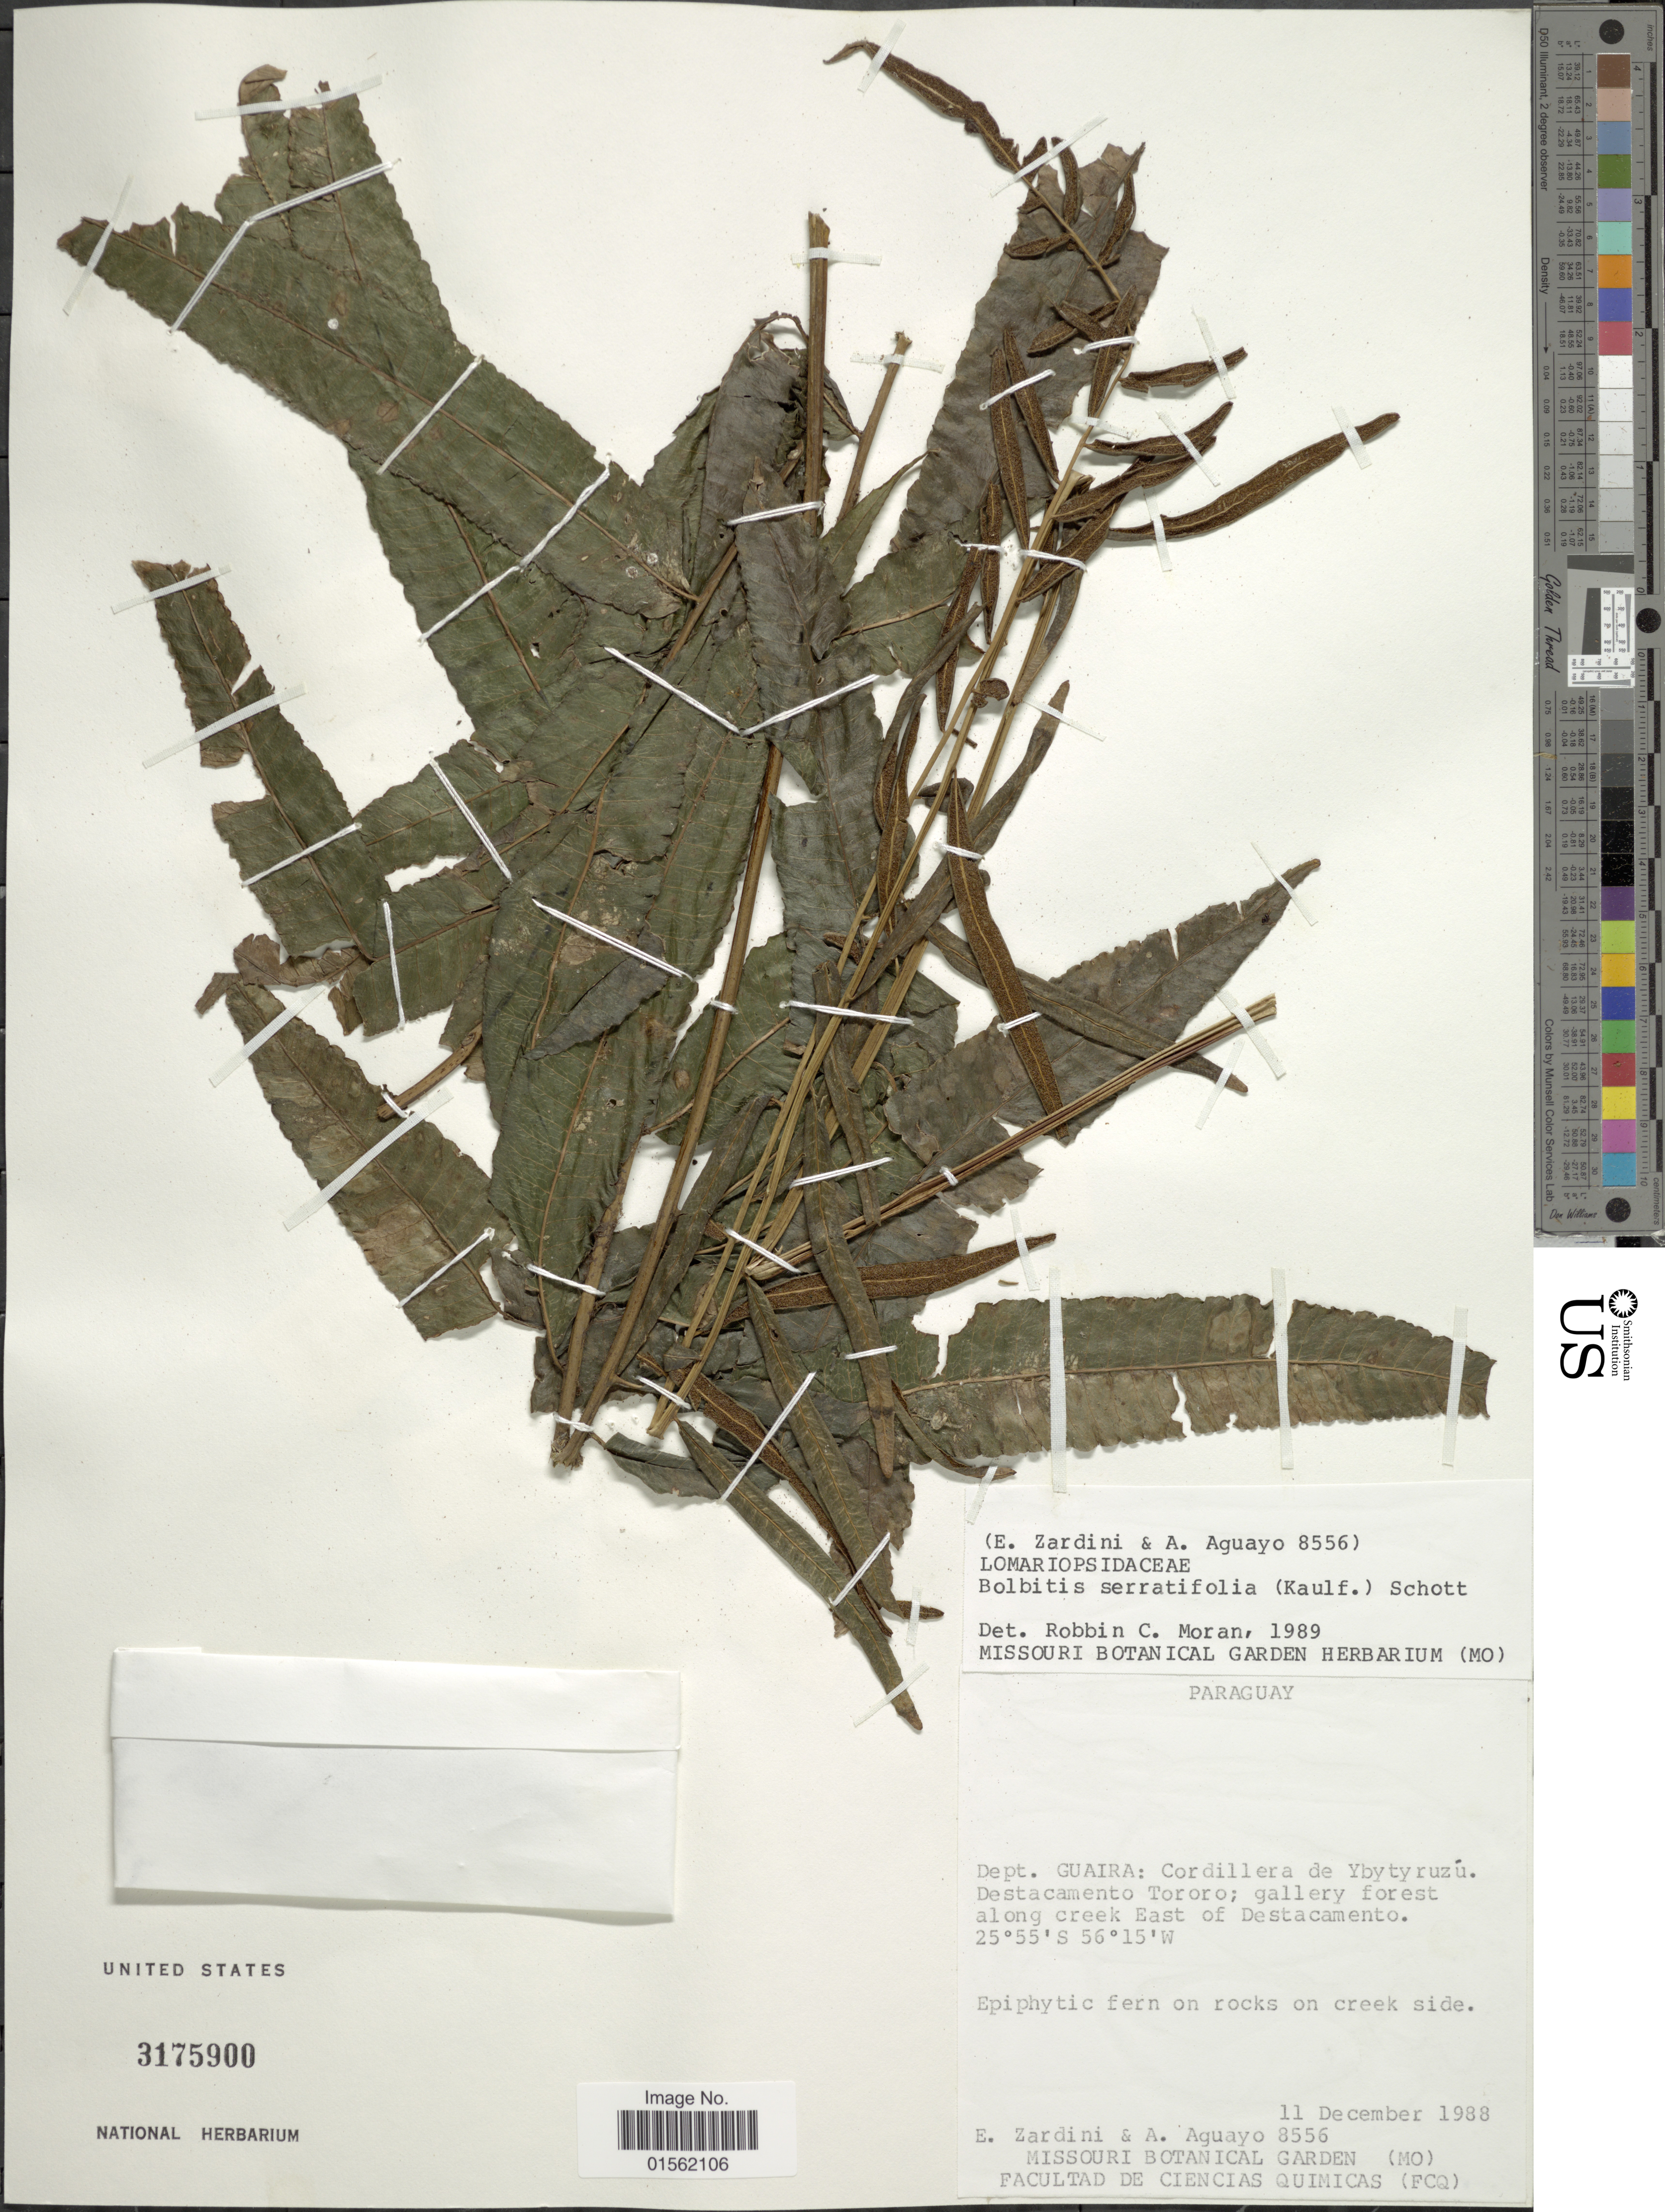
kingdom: Plantae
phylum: Tracheophyta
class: Polypodiopsida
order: Polypodiales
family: Dryopteridaceae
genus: Bolbitis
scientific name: Bolbitis serratifolia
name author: (Mert. ex Kaulf.) Schott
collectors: E. M. Zardini & A. Aguayo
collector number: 8556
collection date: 1988-12-11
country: Paraguay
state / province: Guaira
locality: Cordillera de Ybytyruzú. Destacamento Tororo; gallery forest along creek East of Destacamento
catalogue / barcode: US 3175900